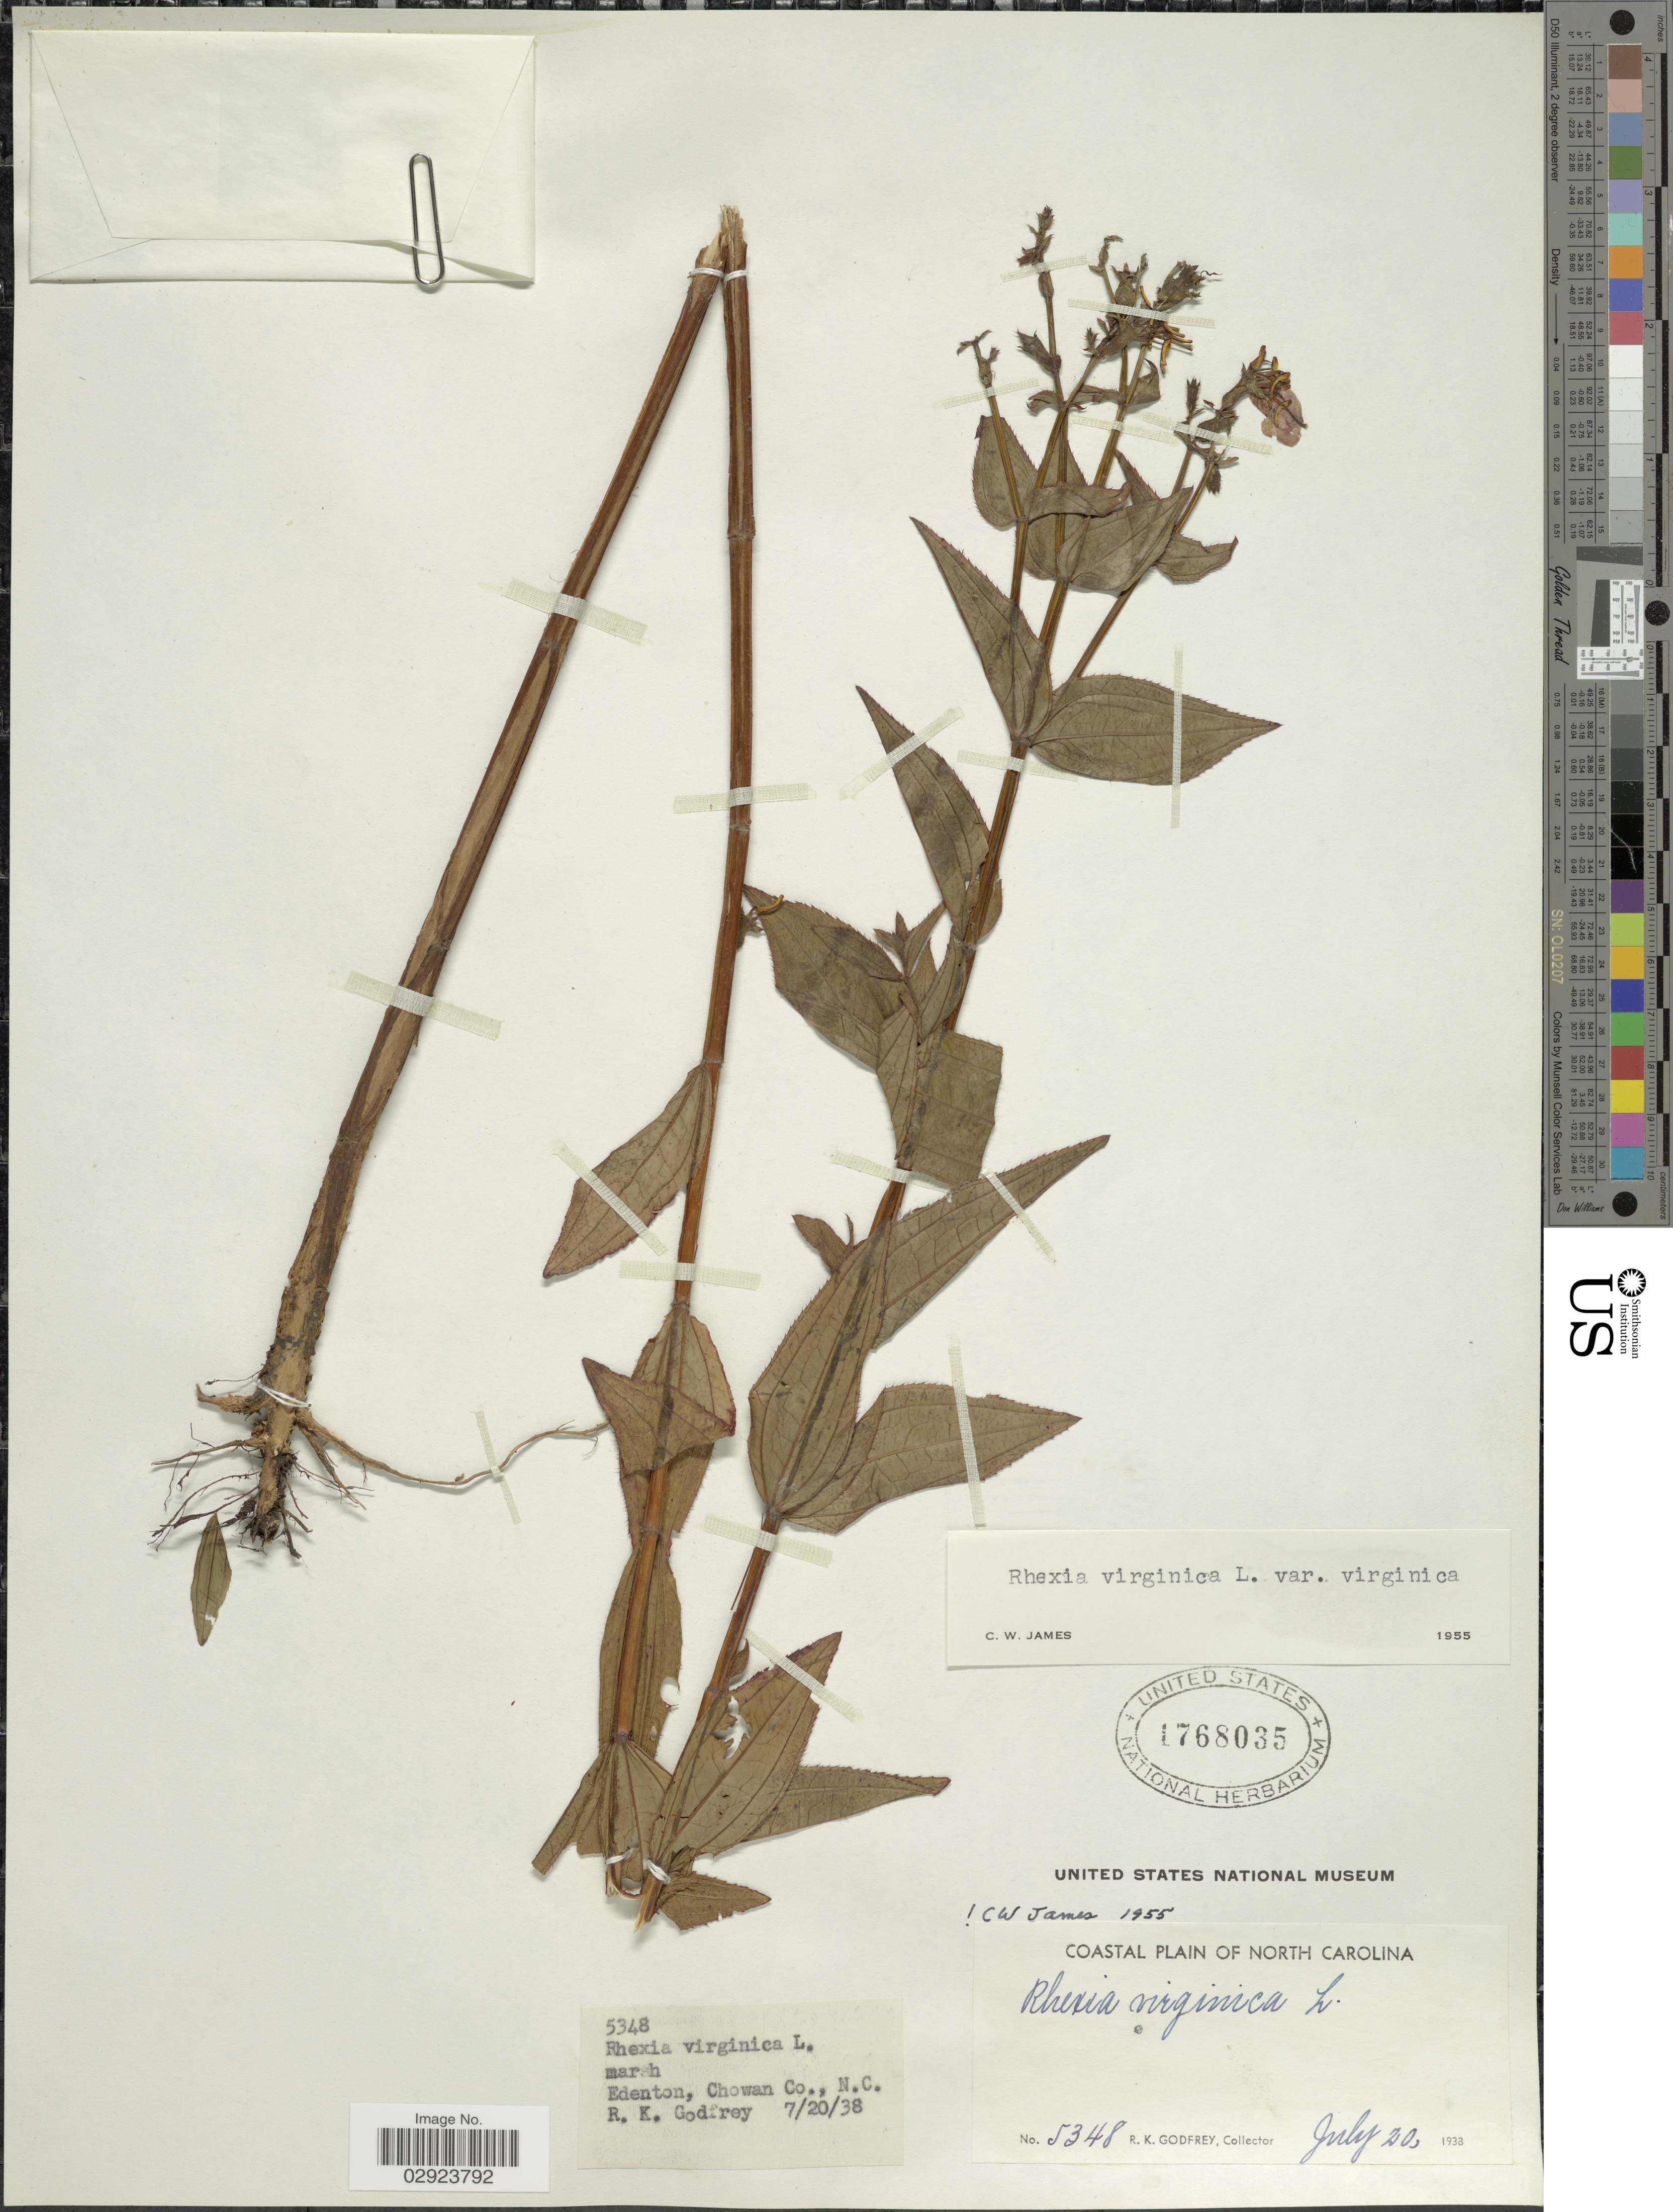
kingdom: Plantae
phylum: Tracheophyta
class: Magnoliopsida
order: Myrtales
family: Melastomataceae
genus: Rhexia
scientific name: Rhexia virginica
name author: L.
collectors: R. K. Godfrey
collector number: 5348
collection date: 1938-07-20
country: United States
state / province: North Carolina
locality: Coastal plain of North Carolina. Edenton, Chowan Co.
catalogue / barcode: US 1768035